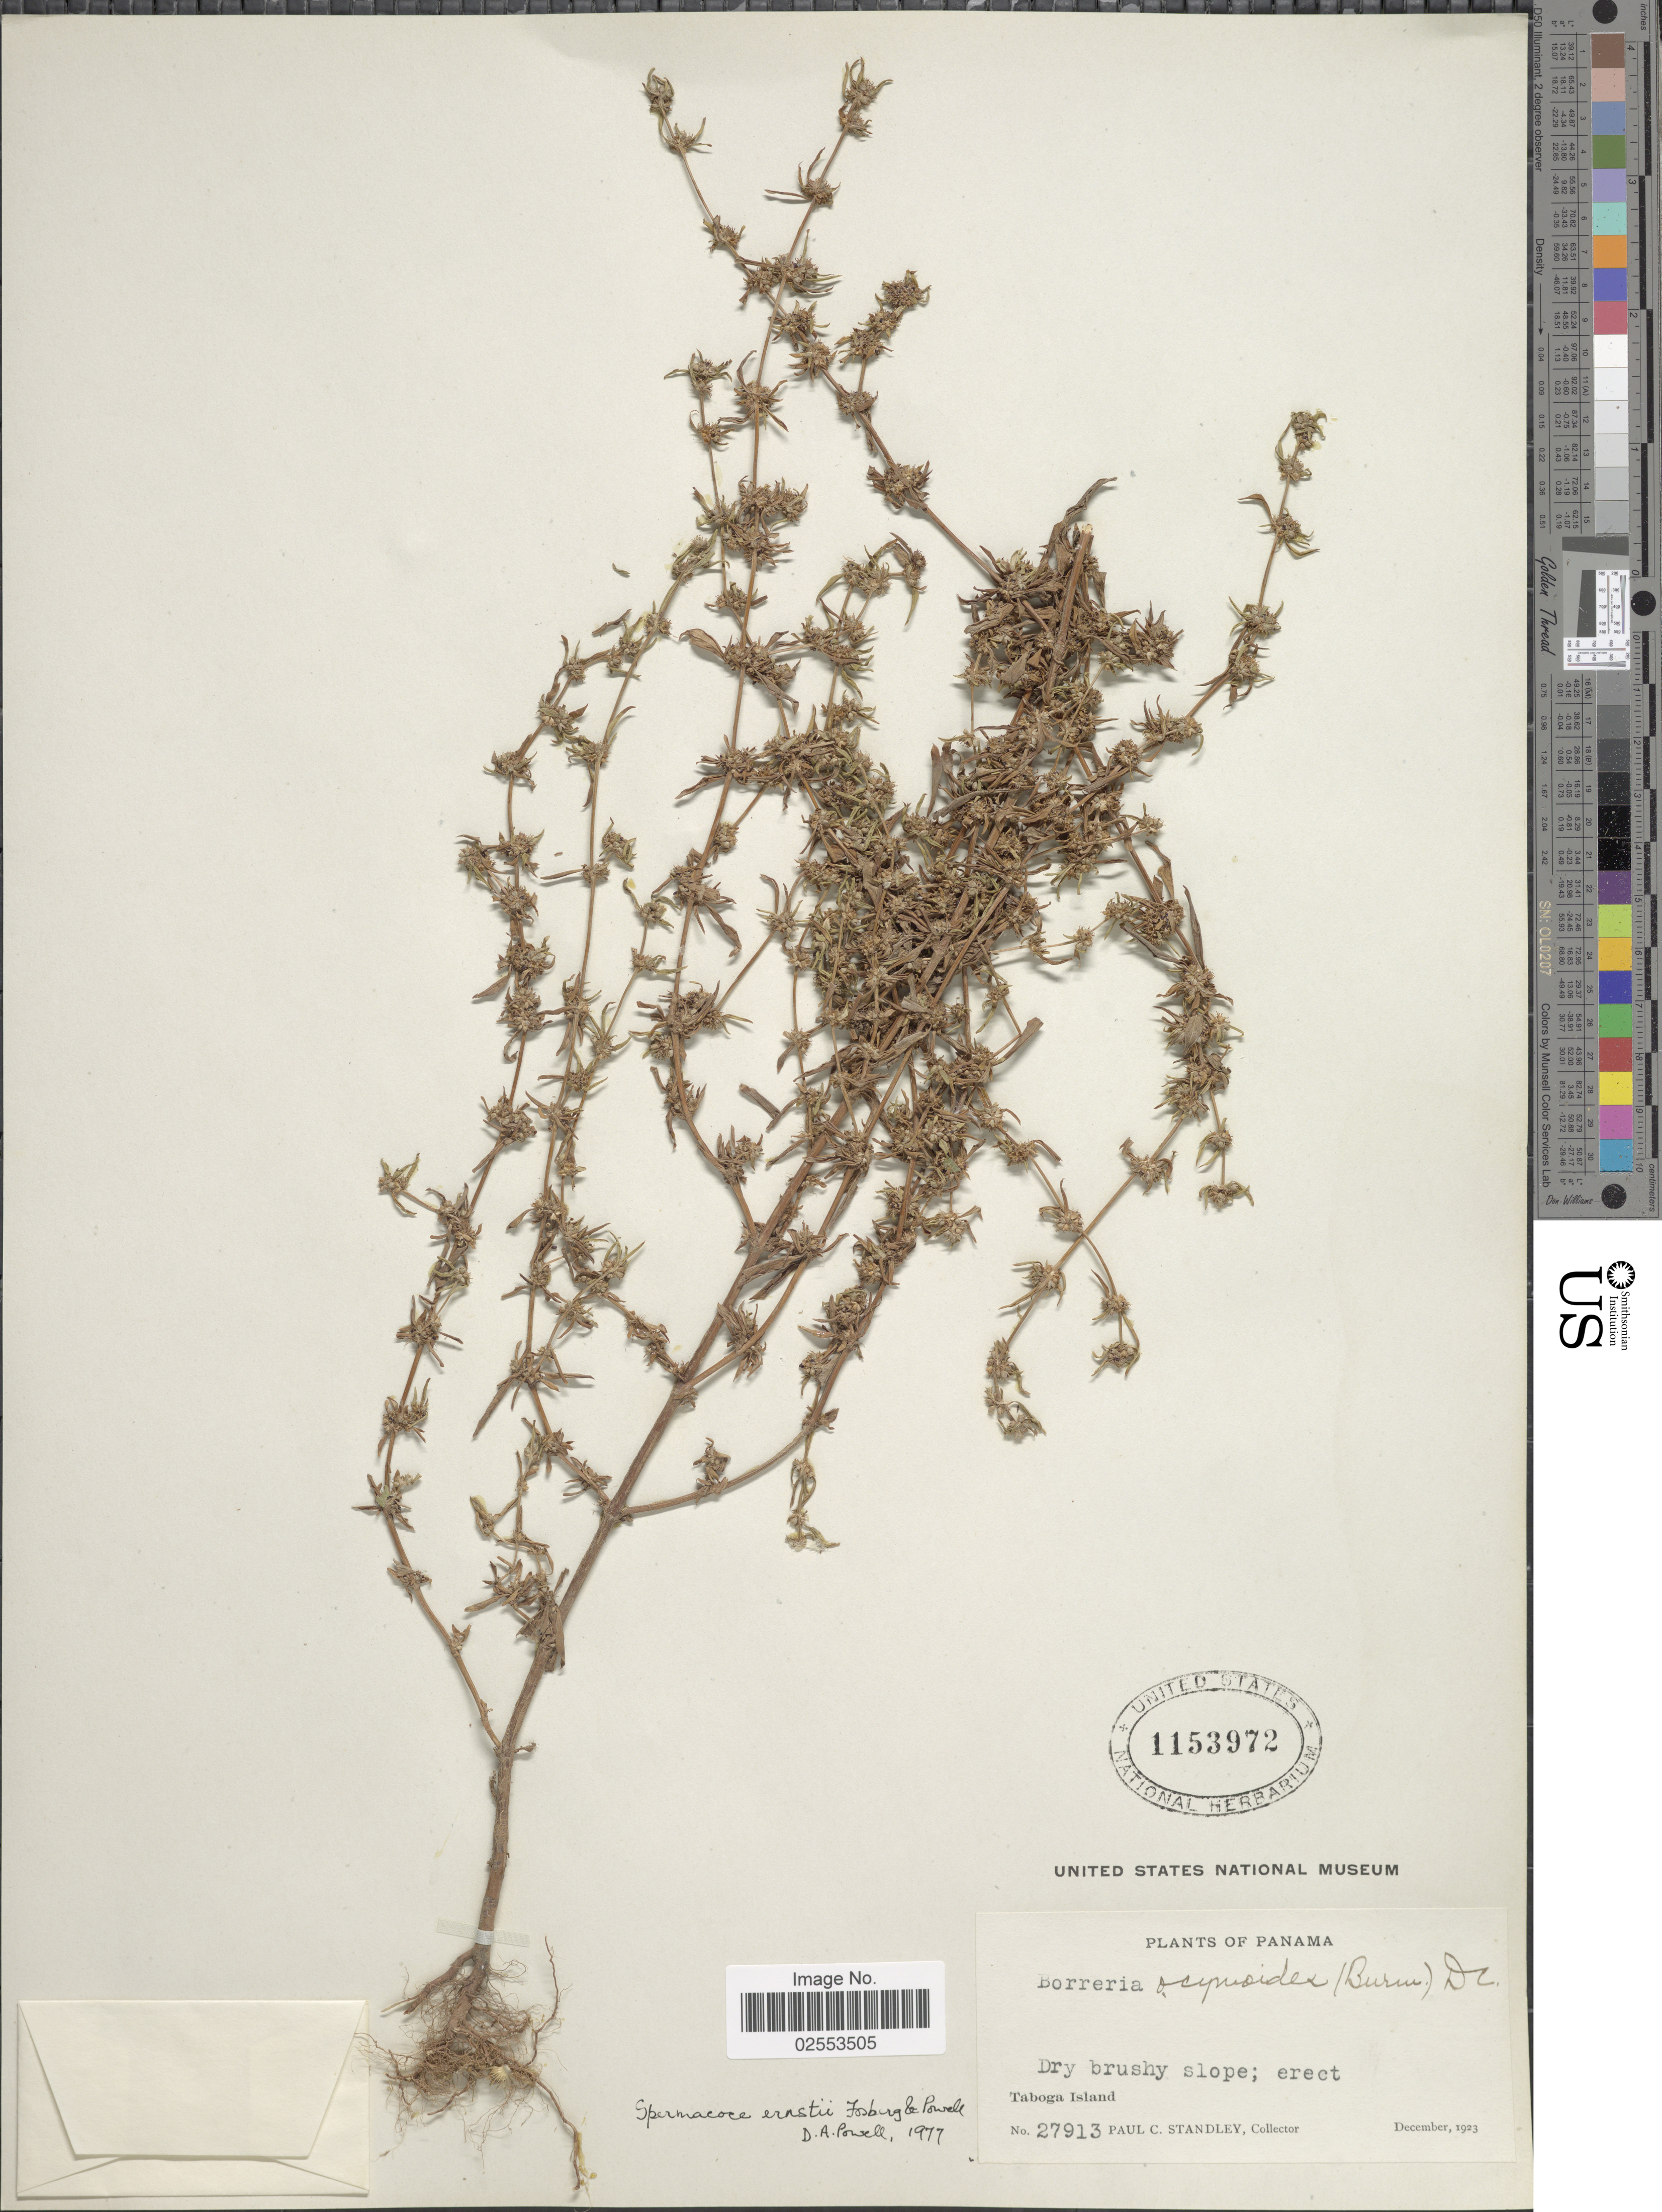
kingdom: Plantae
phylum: Tracheophyta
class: Magnoliopsida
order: Gentianales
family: Rubiaceae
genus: Spermacoce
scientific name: Spermacoce ernstii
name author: Fosberg & D.A. Powell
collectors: P. C. Standley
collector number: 27913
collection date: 1923-12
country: Panama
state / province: Panamá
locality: Taboga Island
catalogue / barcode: US 1153972